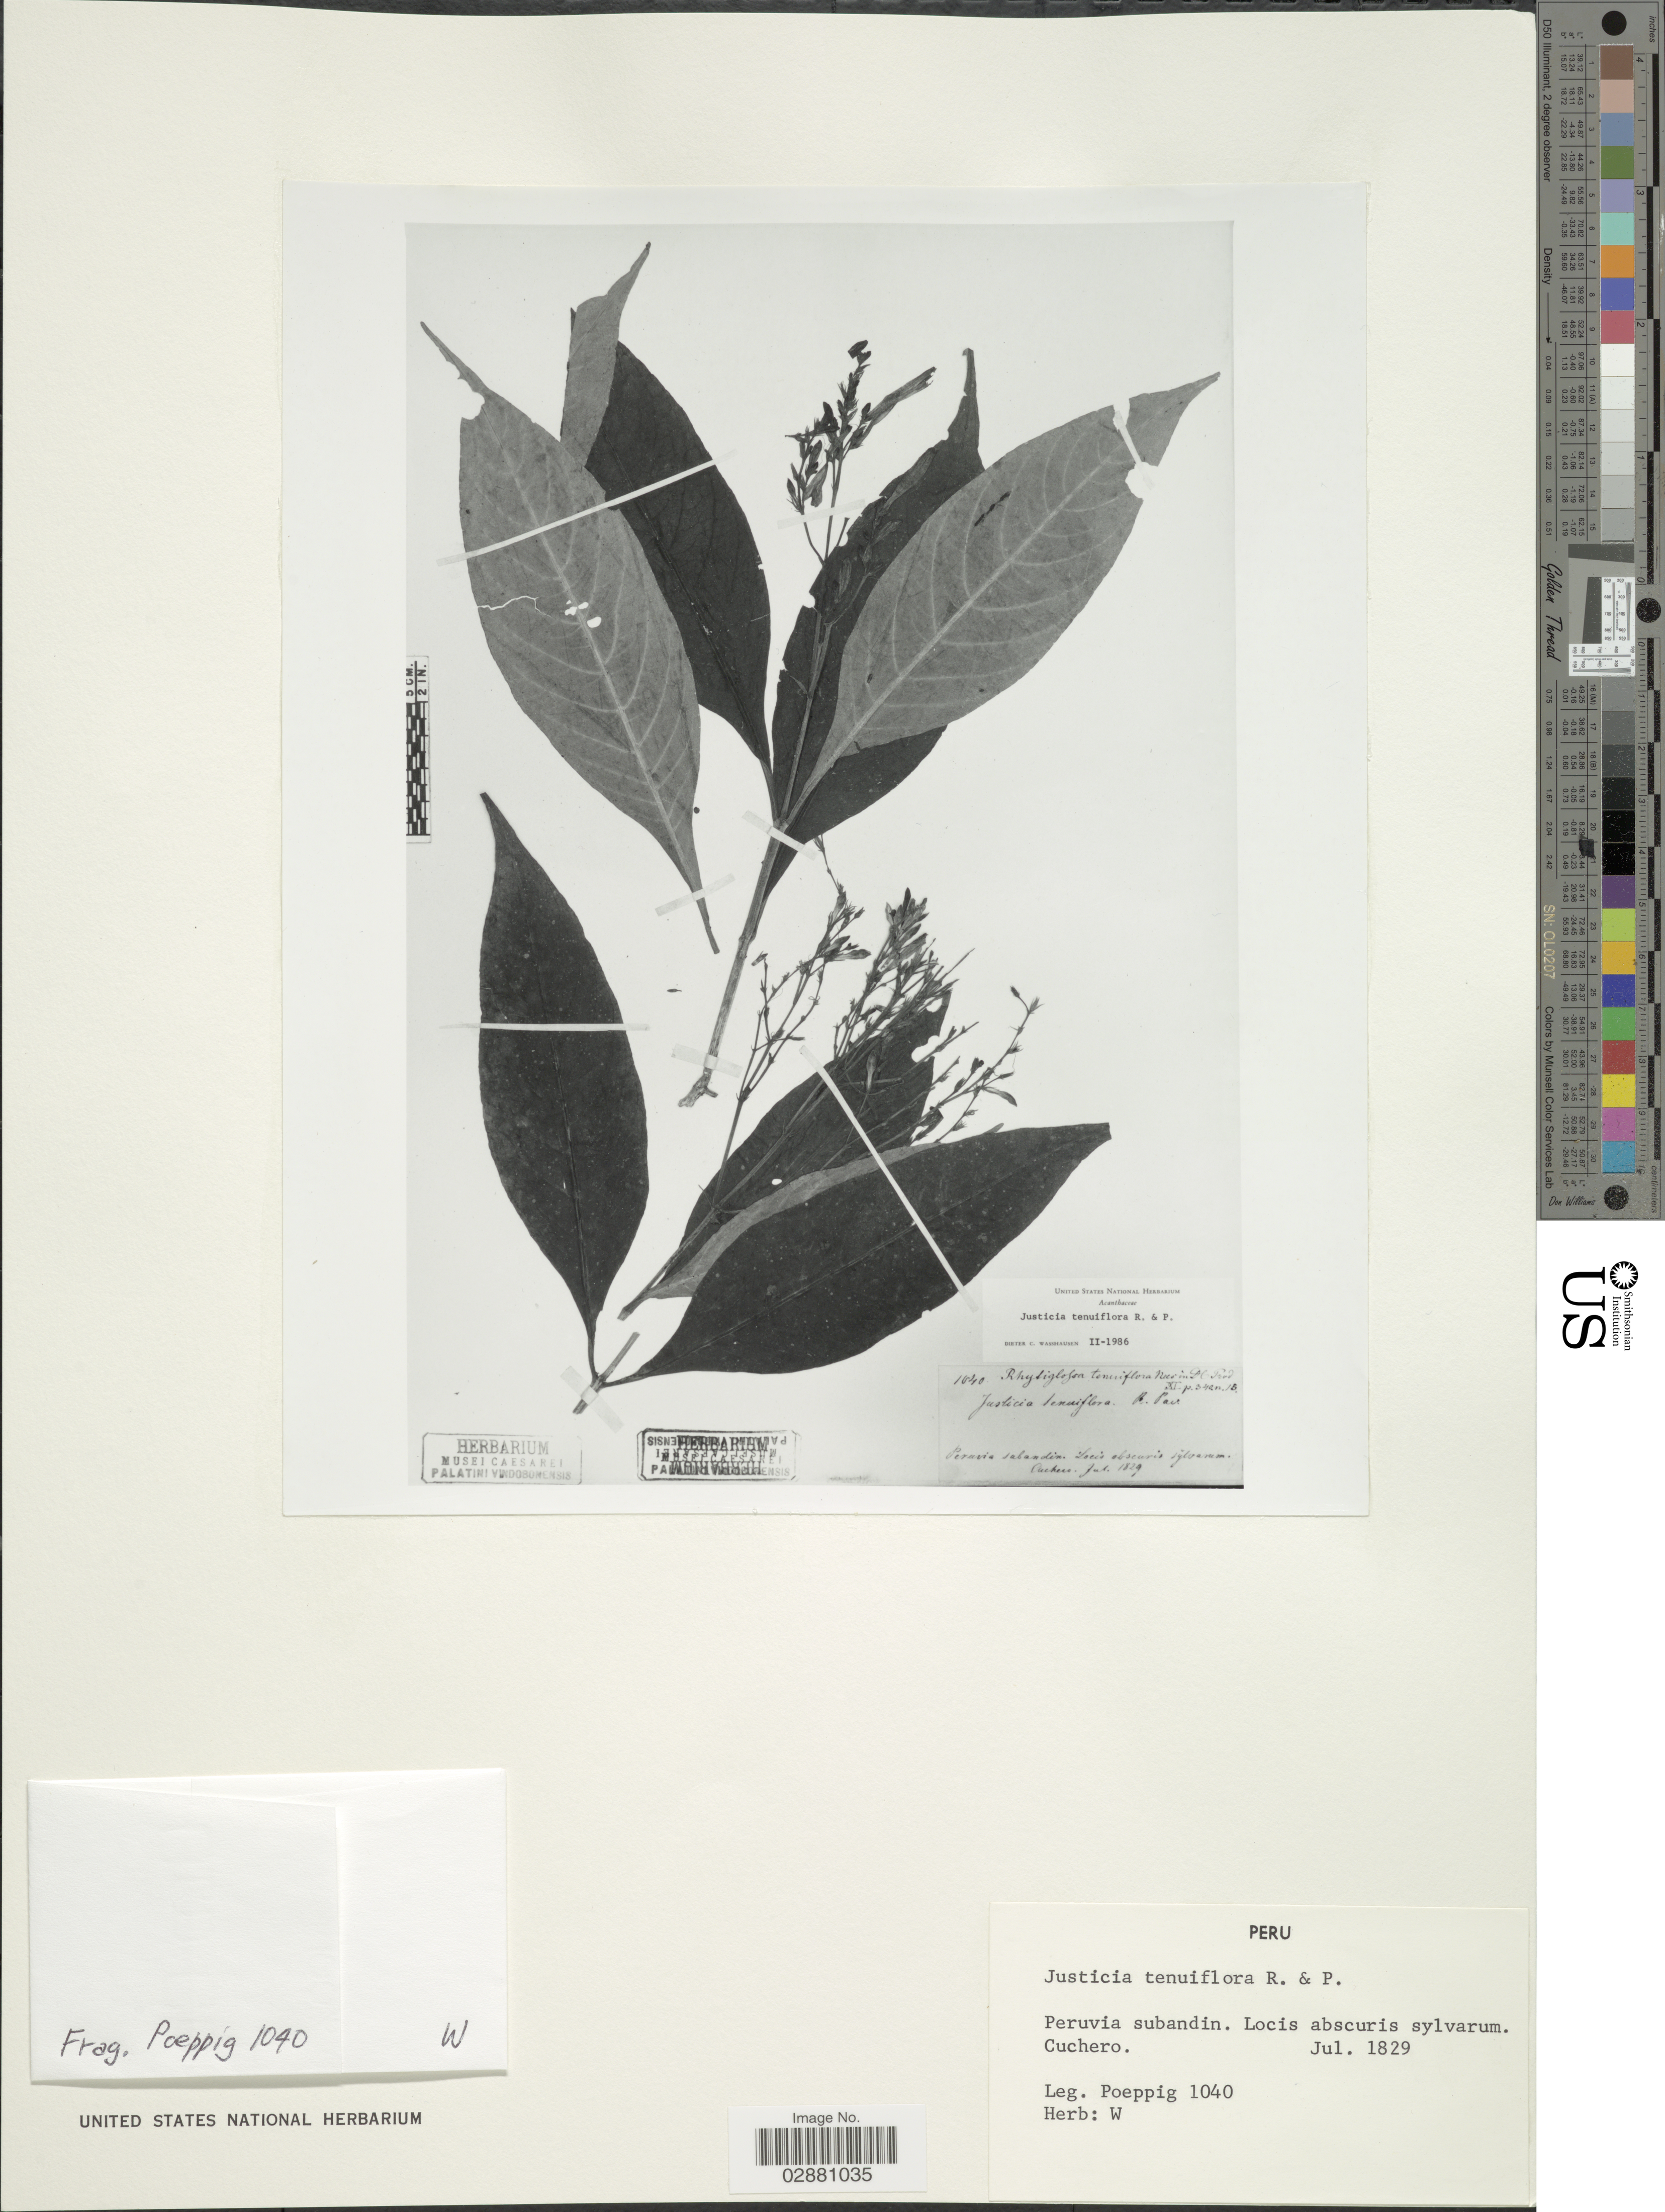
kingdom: Plantae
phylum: Tracheophyta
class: Magnoliopsida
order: Lamiales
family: Acanthaceae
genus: Justicia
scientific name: Justicia tenuiflora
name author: Ruiz & Pav.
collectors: Poeppig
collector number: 1040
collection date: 1829-07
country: Peru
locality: Peruvia subandin. Locis abscuris sylvarum Cuchero.